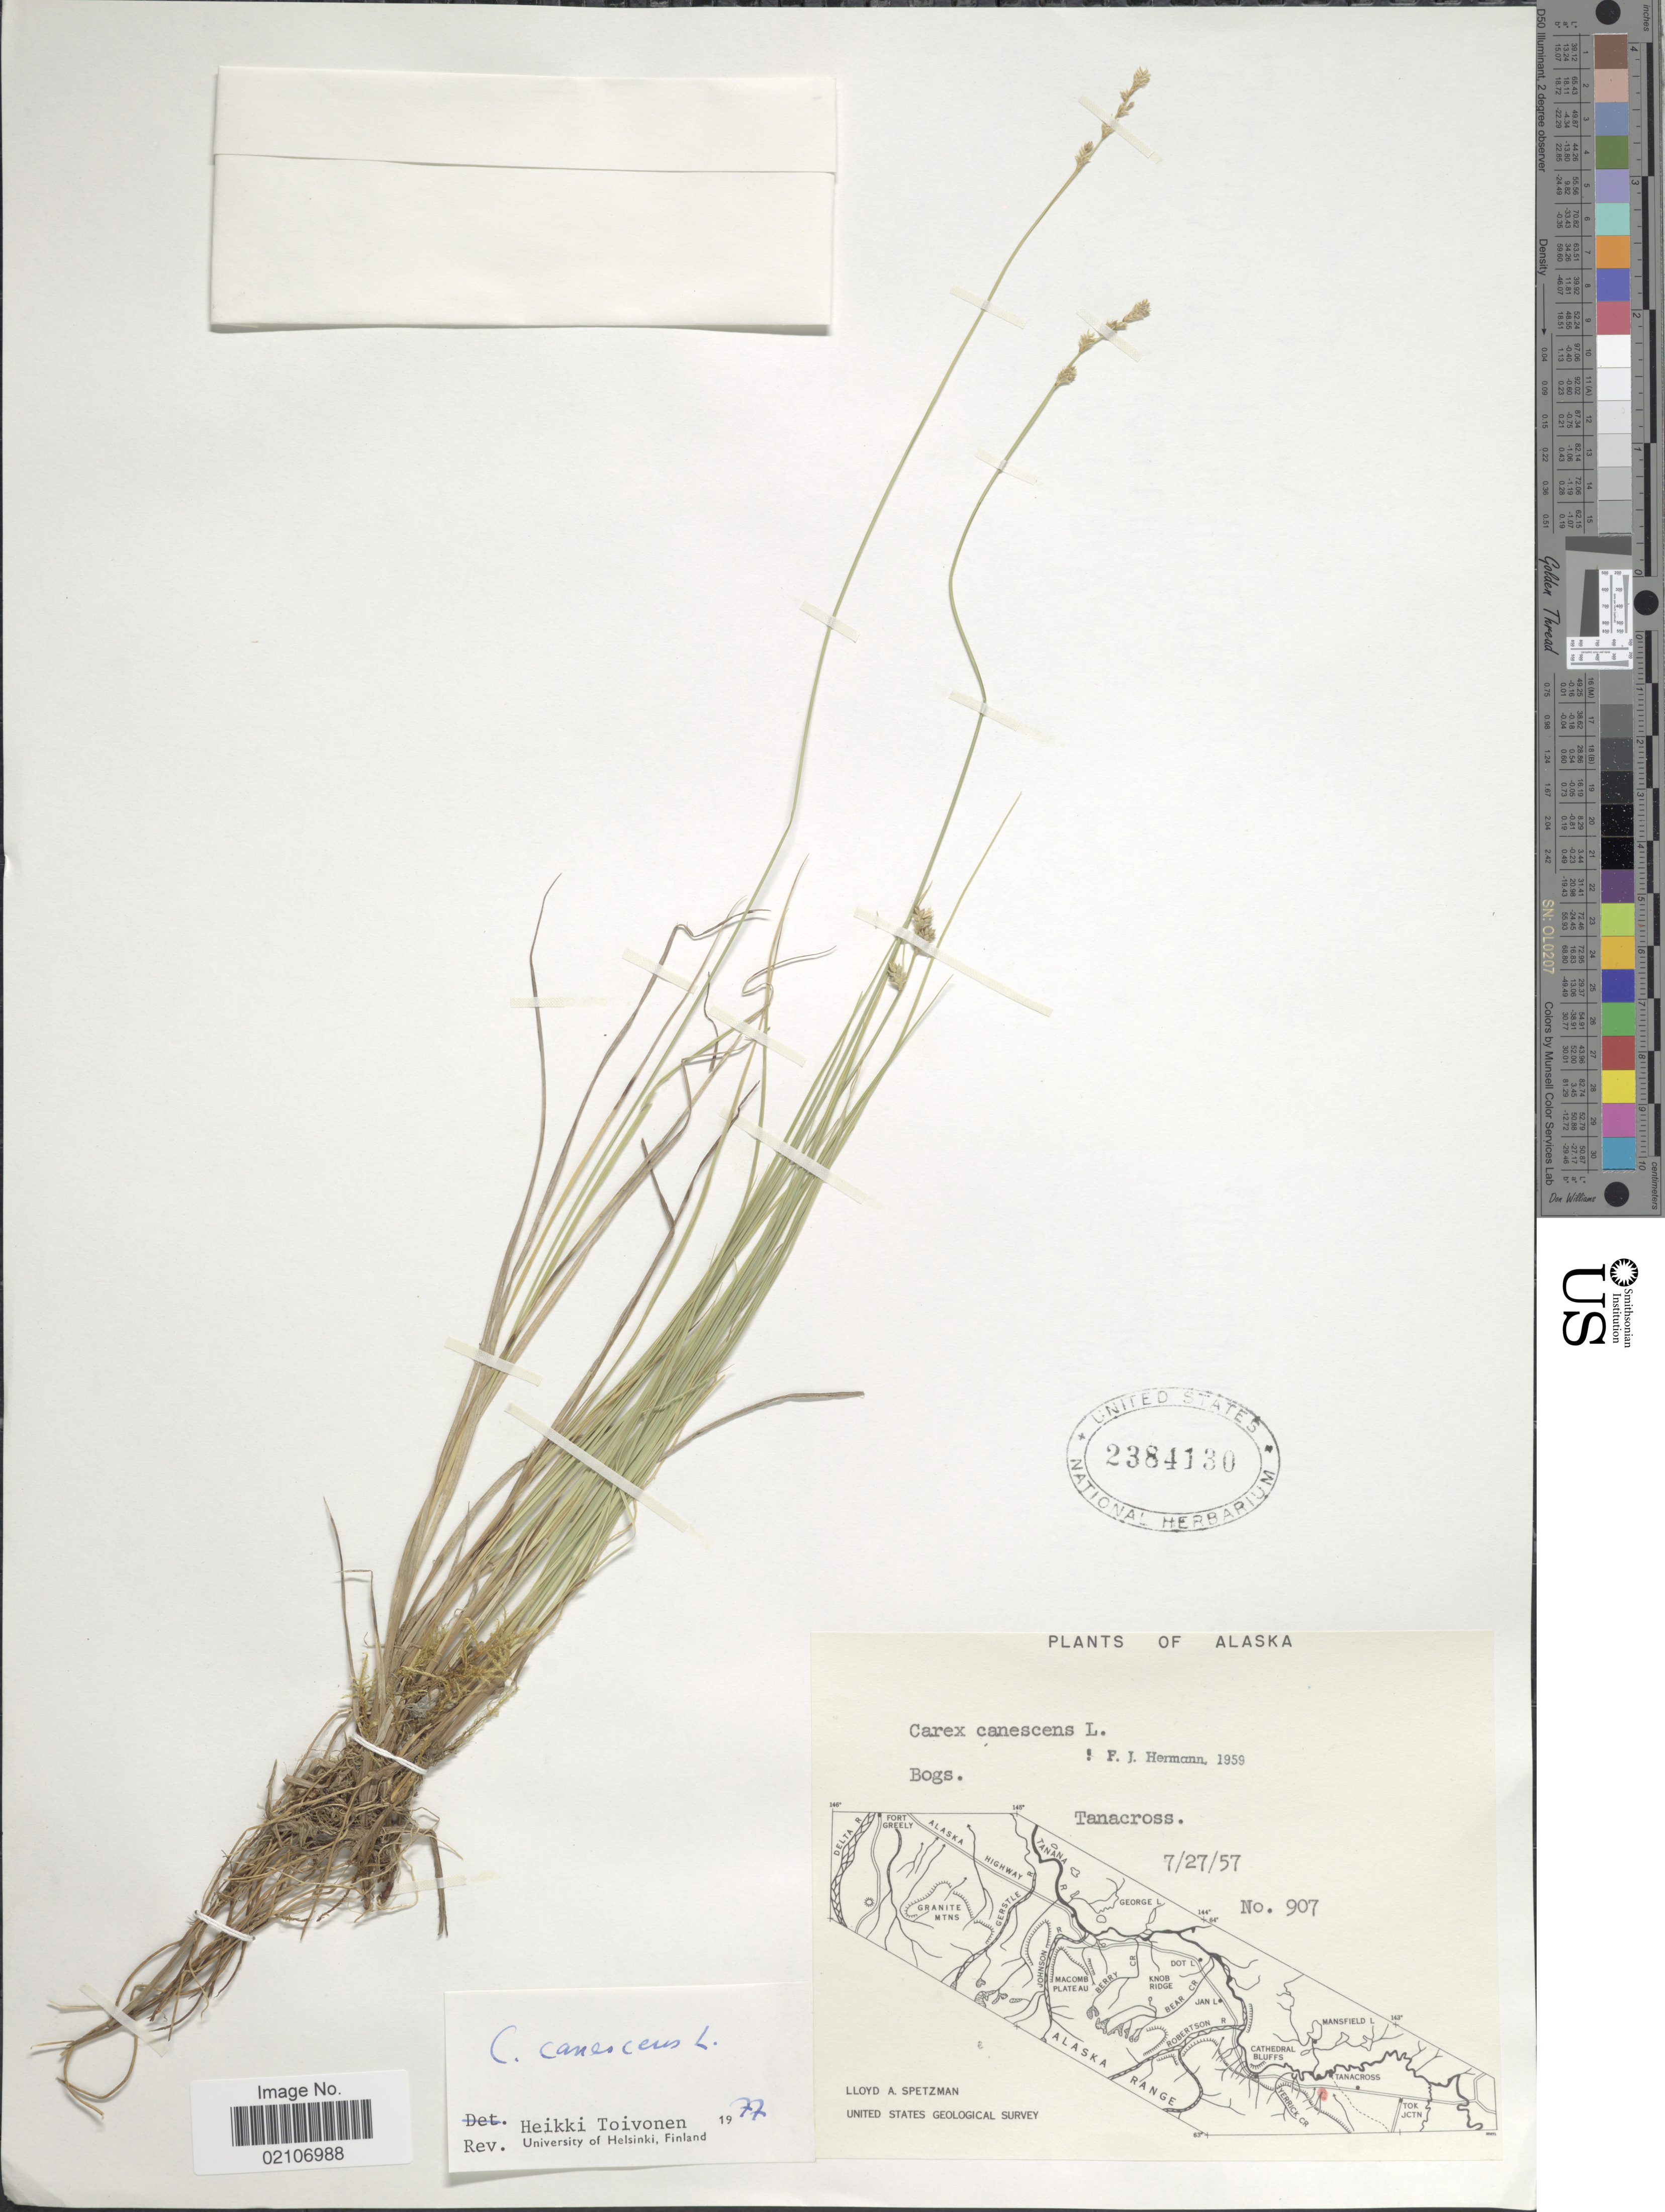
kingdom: Plantae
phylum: Tracheophyta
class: Liliopsida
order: Poales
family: Cyperaceae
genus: Carex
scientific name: Carex canescens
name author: L.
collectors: L. Spetzman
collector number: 907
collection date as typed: Transcribed d/m/y: 27/7/57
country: United States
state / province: Alaska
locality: Tanacross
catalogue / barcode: US 2384130